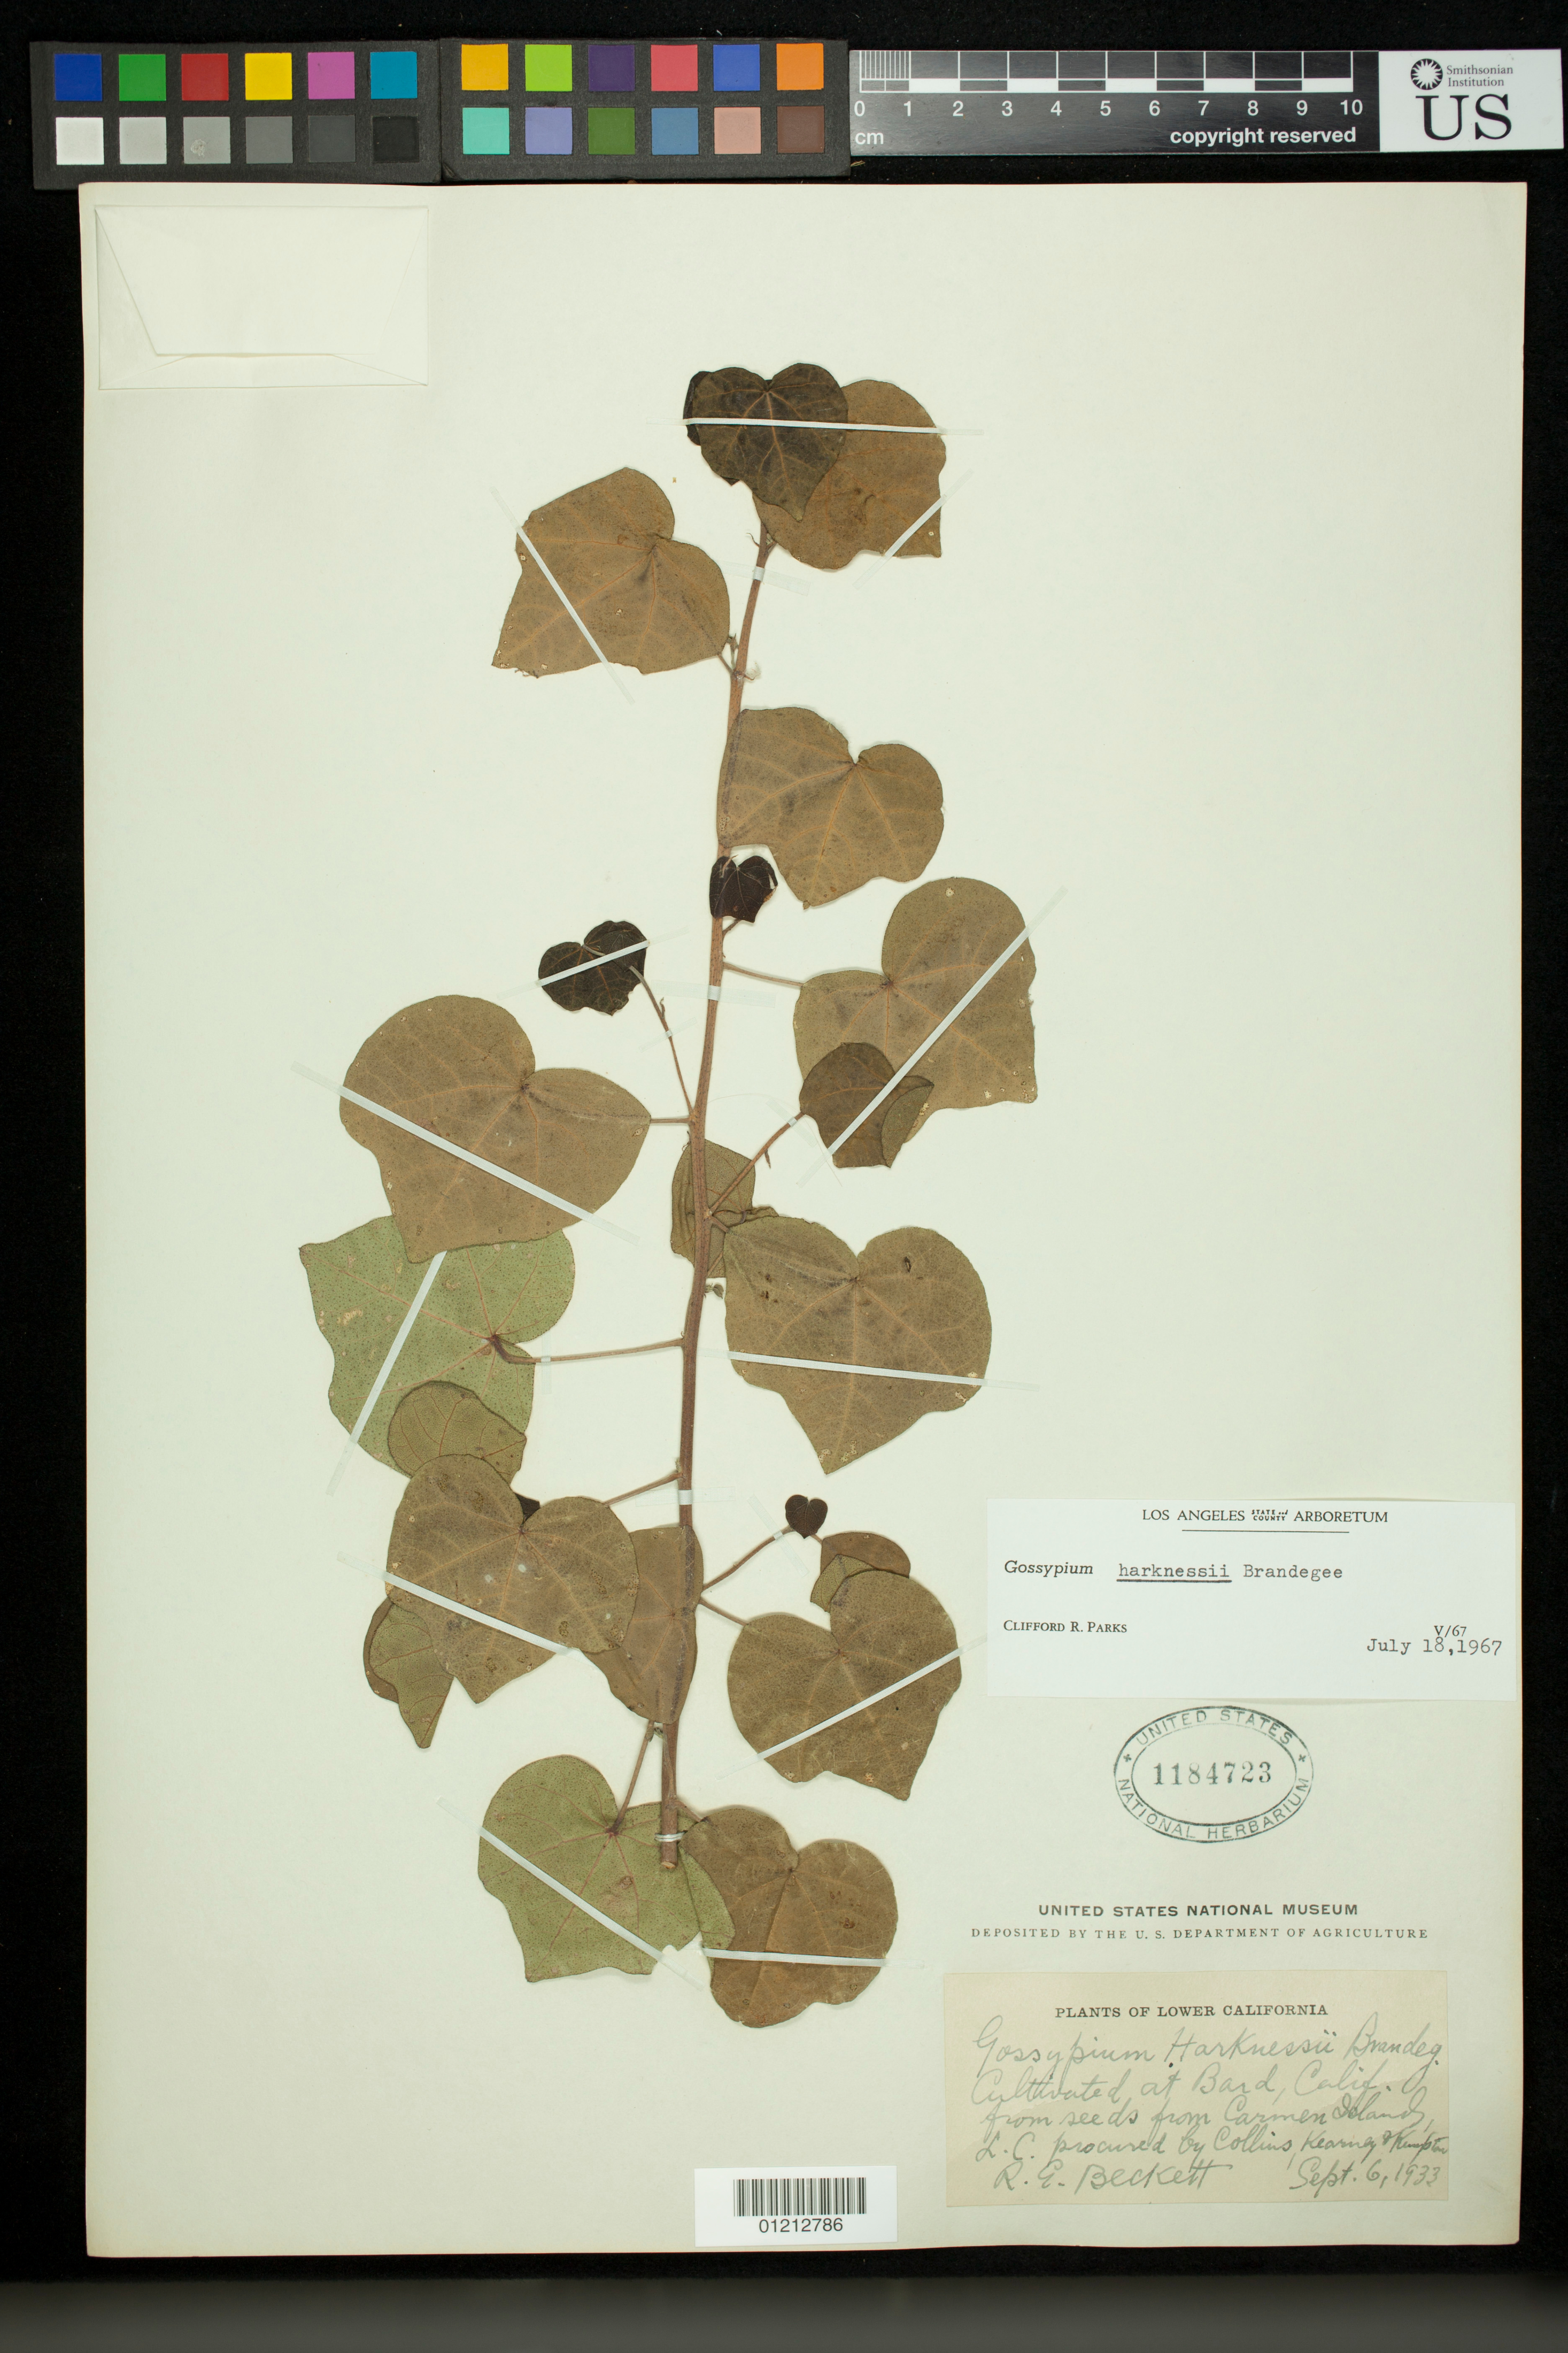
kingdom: Plantae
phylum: Tracheophyta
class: Magnoliopsida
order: Malvales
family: Malvaceae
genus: Gossypium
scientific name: Gossypium harknessii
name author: Brandegee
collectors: R. Beckett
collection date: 1933-09-06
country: United States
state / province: California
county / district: Imperial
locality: Cultivated at Bard, Calif. from seeds from Carmen Islands, L.C. procured by Collins, Kearney, & Kempton.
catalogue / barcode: US 1184723